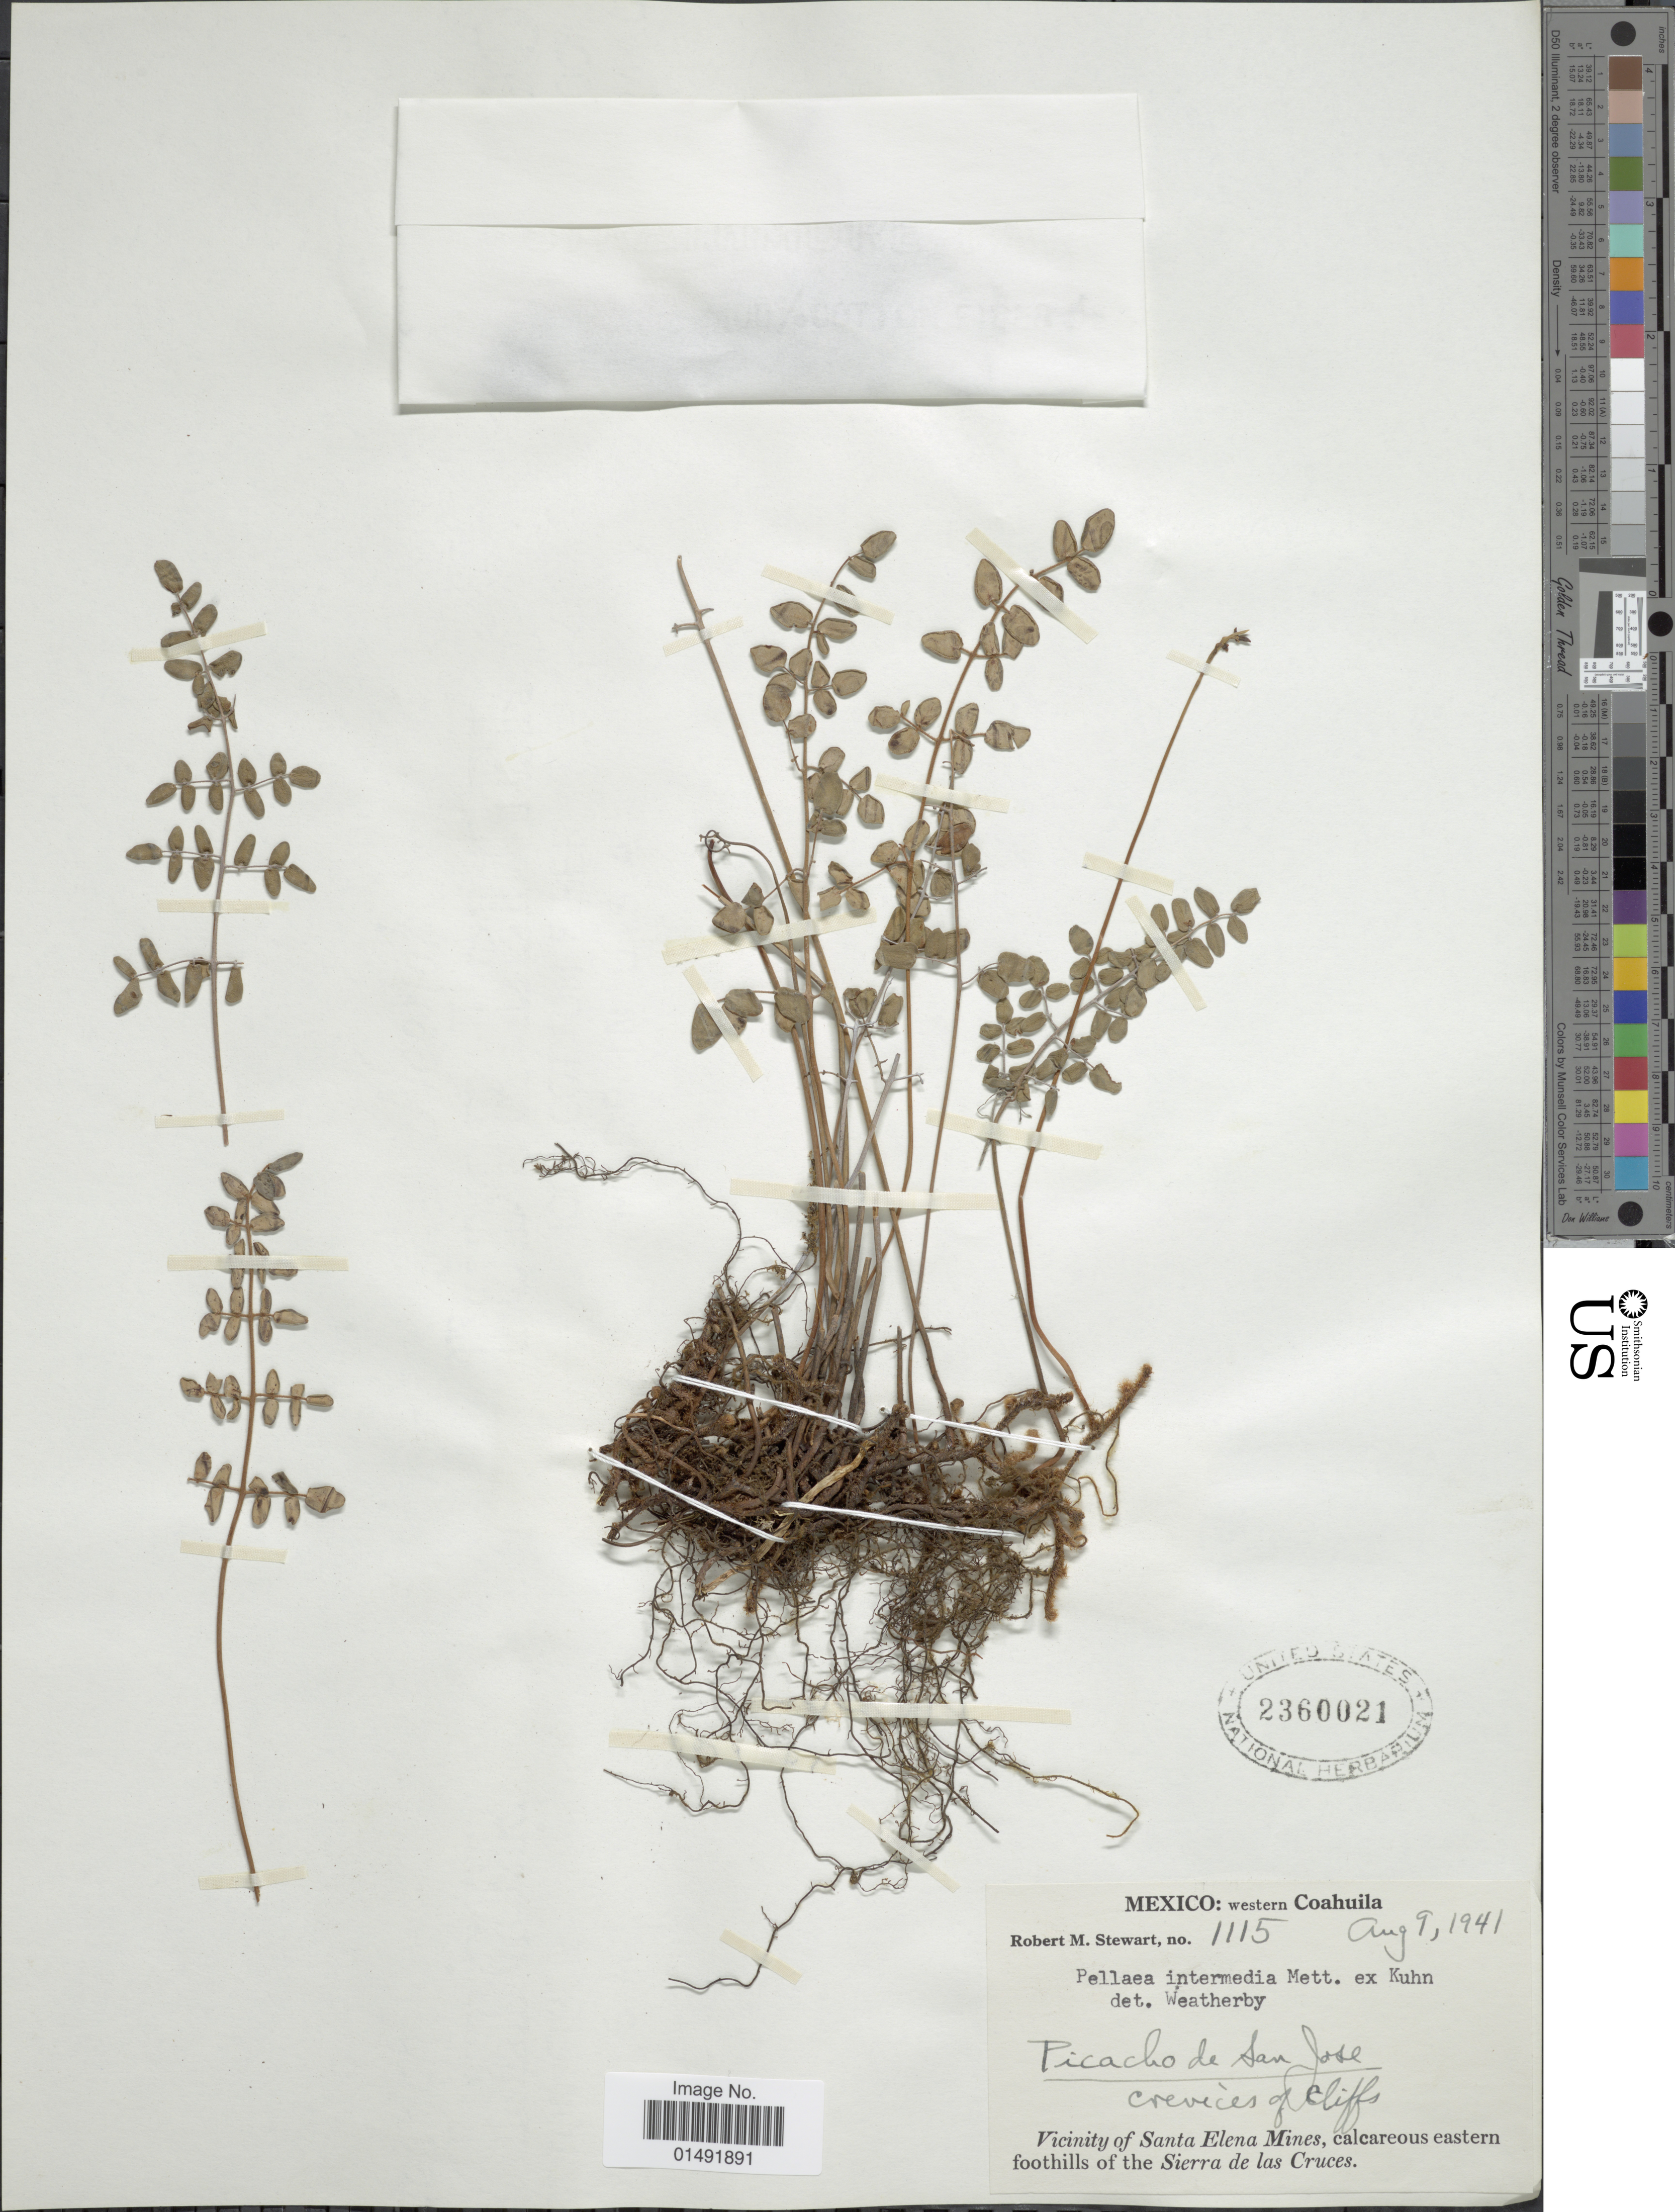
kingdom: Plantae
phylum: Tracheophyta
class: Polypodiopsida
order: Polypodiales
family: Pteridaceae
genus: Pellaea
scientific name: Pellaea intermedia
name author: Mett. ex Kuhn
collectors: R. M. Stewart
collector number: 1115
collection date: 1941-01-09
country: Mexico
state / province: Coahuila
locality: Western Coahuila, Vicinity of Santa Elelna Mines, calcareous eastern foothills of the Sierra de las Cruces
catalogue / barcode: US 2360021